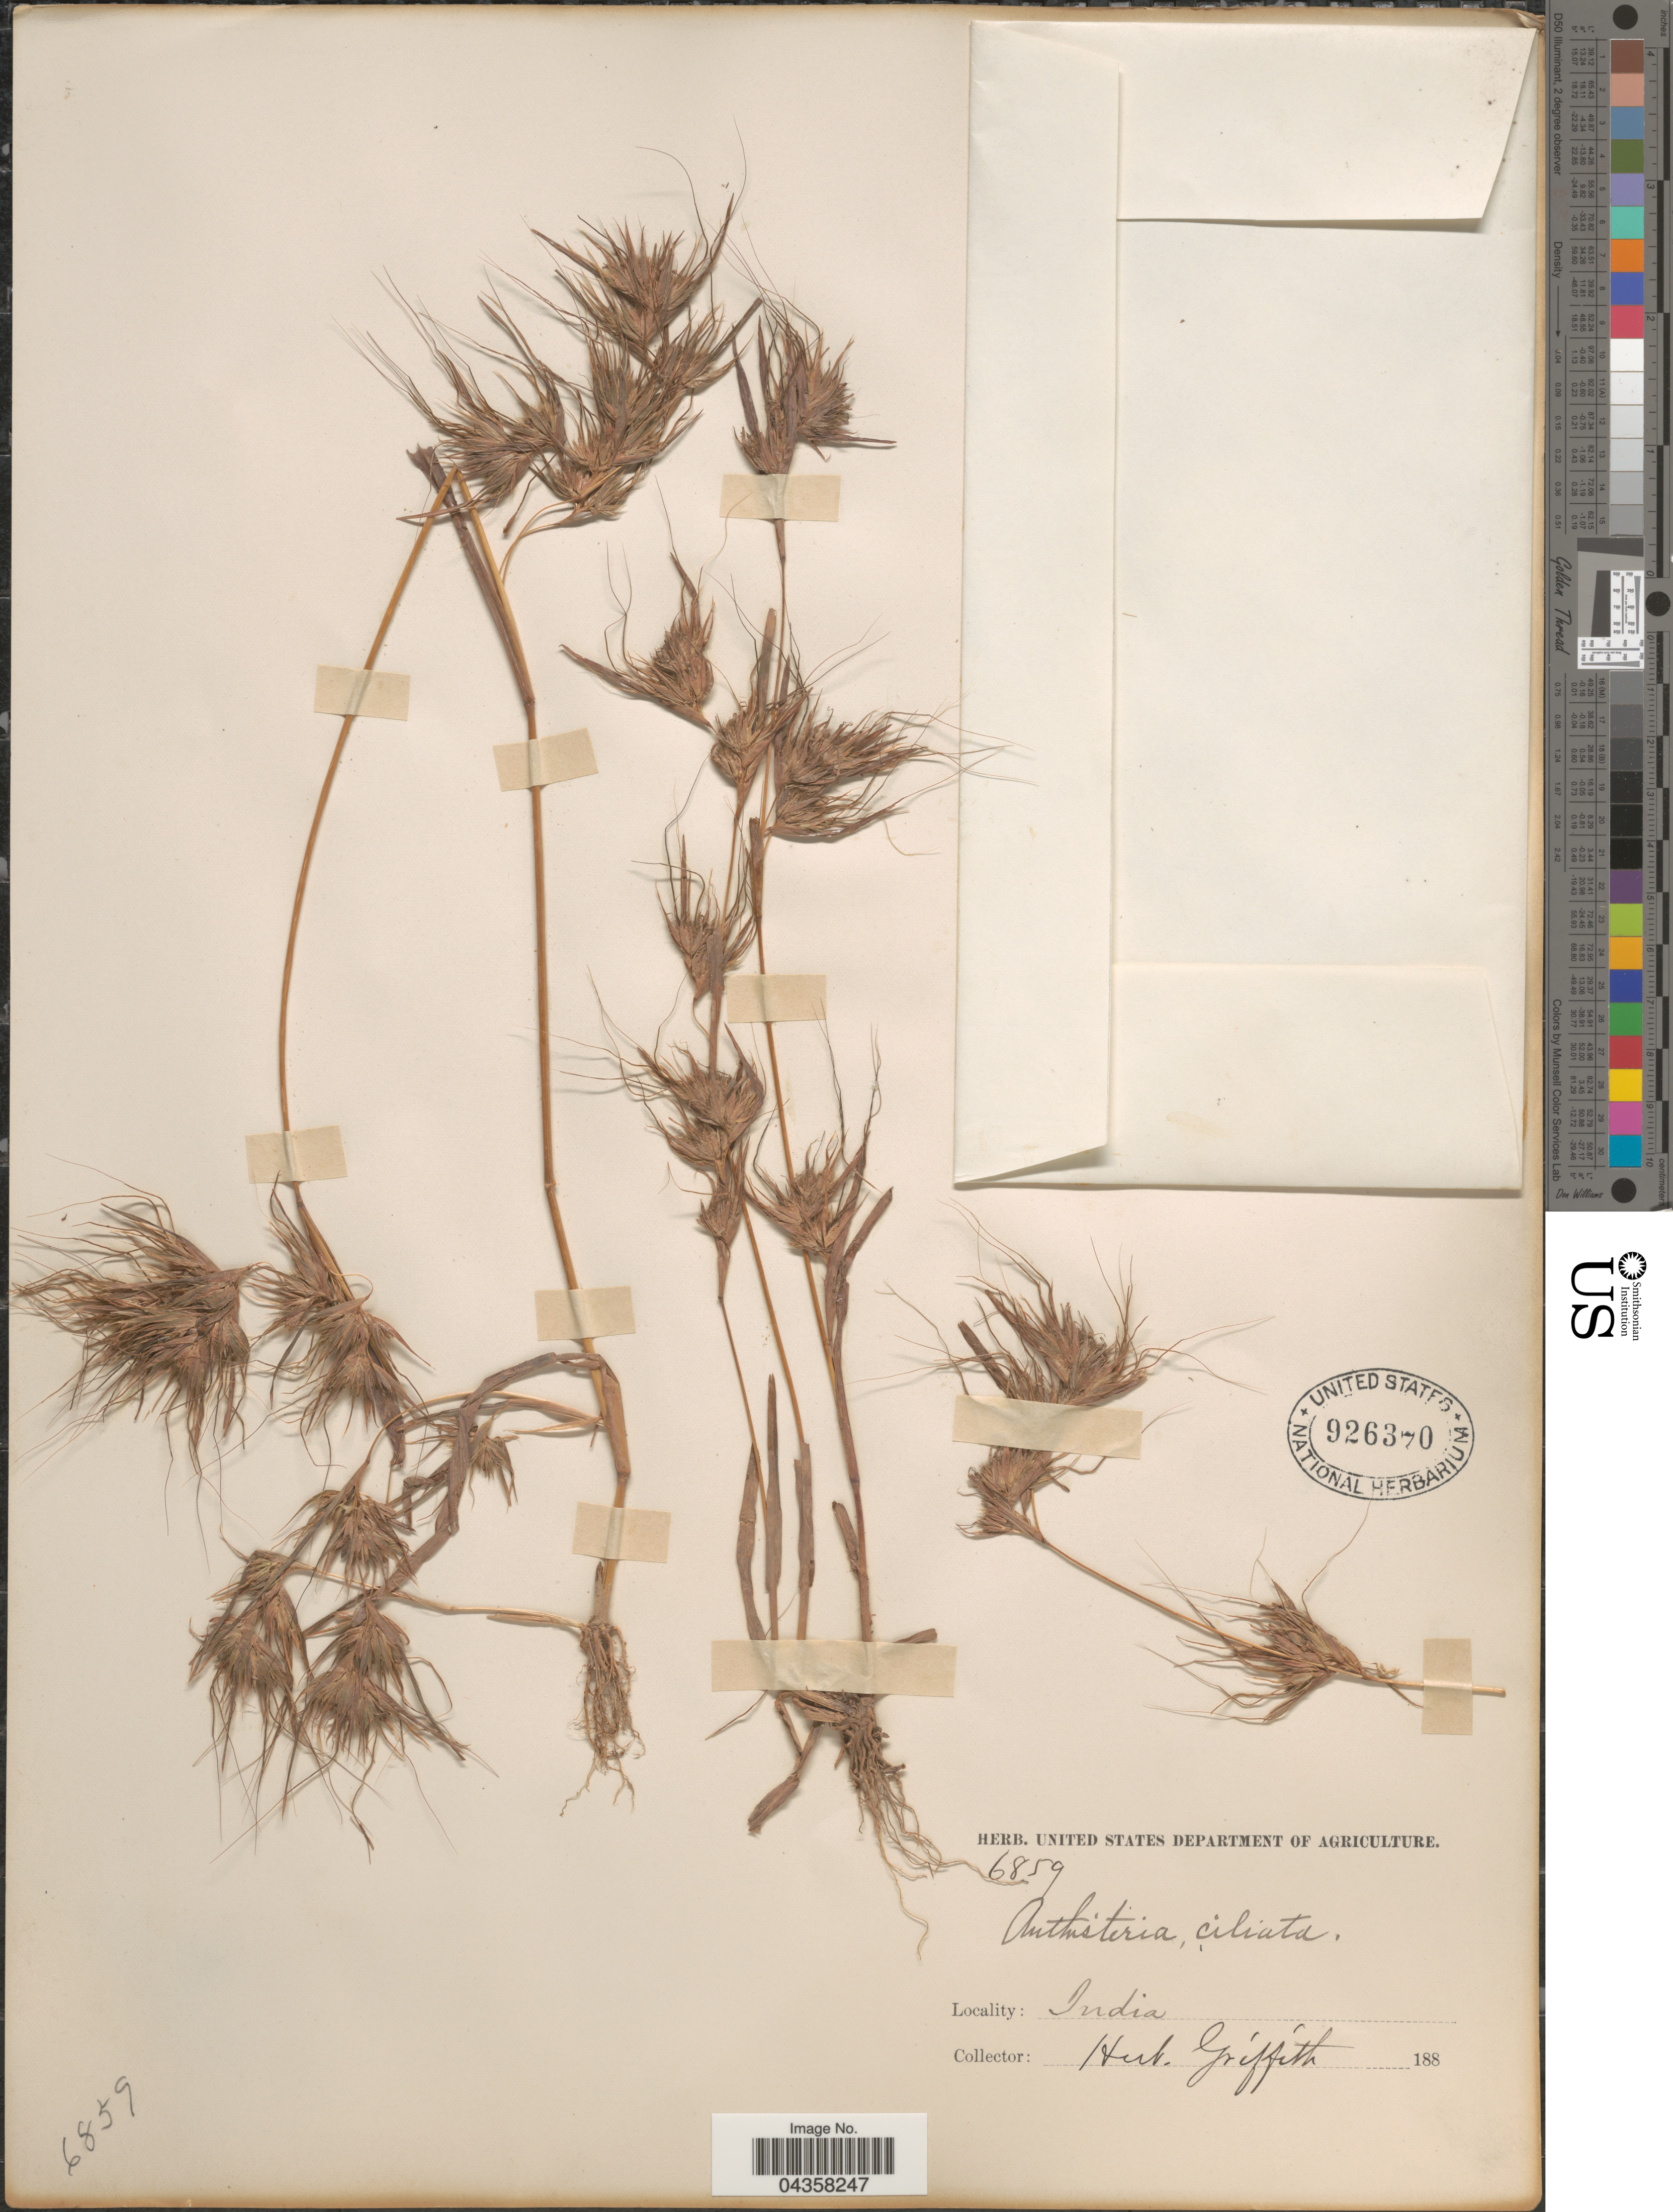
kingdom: Plantae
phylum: Tracheophyta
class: Liliopsida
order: Poales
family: Poaceae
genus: Themeda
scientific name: Themeda quadrivalvis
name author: (L.) Kuntze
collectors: ex herb. Griffith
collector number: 6859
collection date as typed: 188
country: India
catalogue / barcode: US 926370